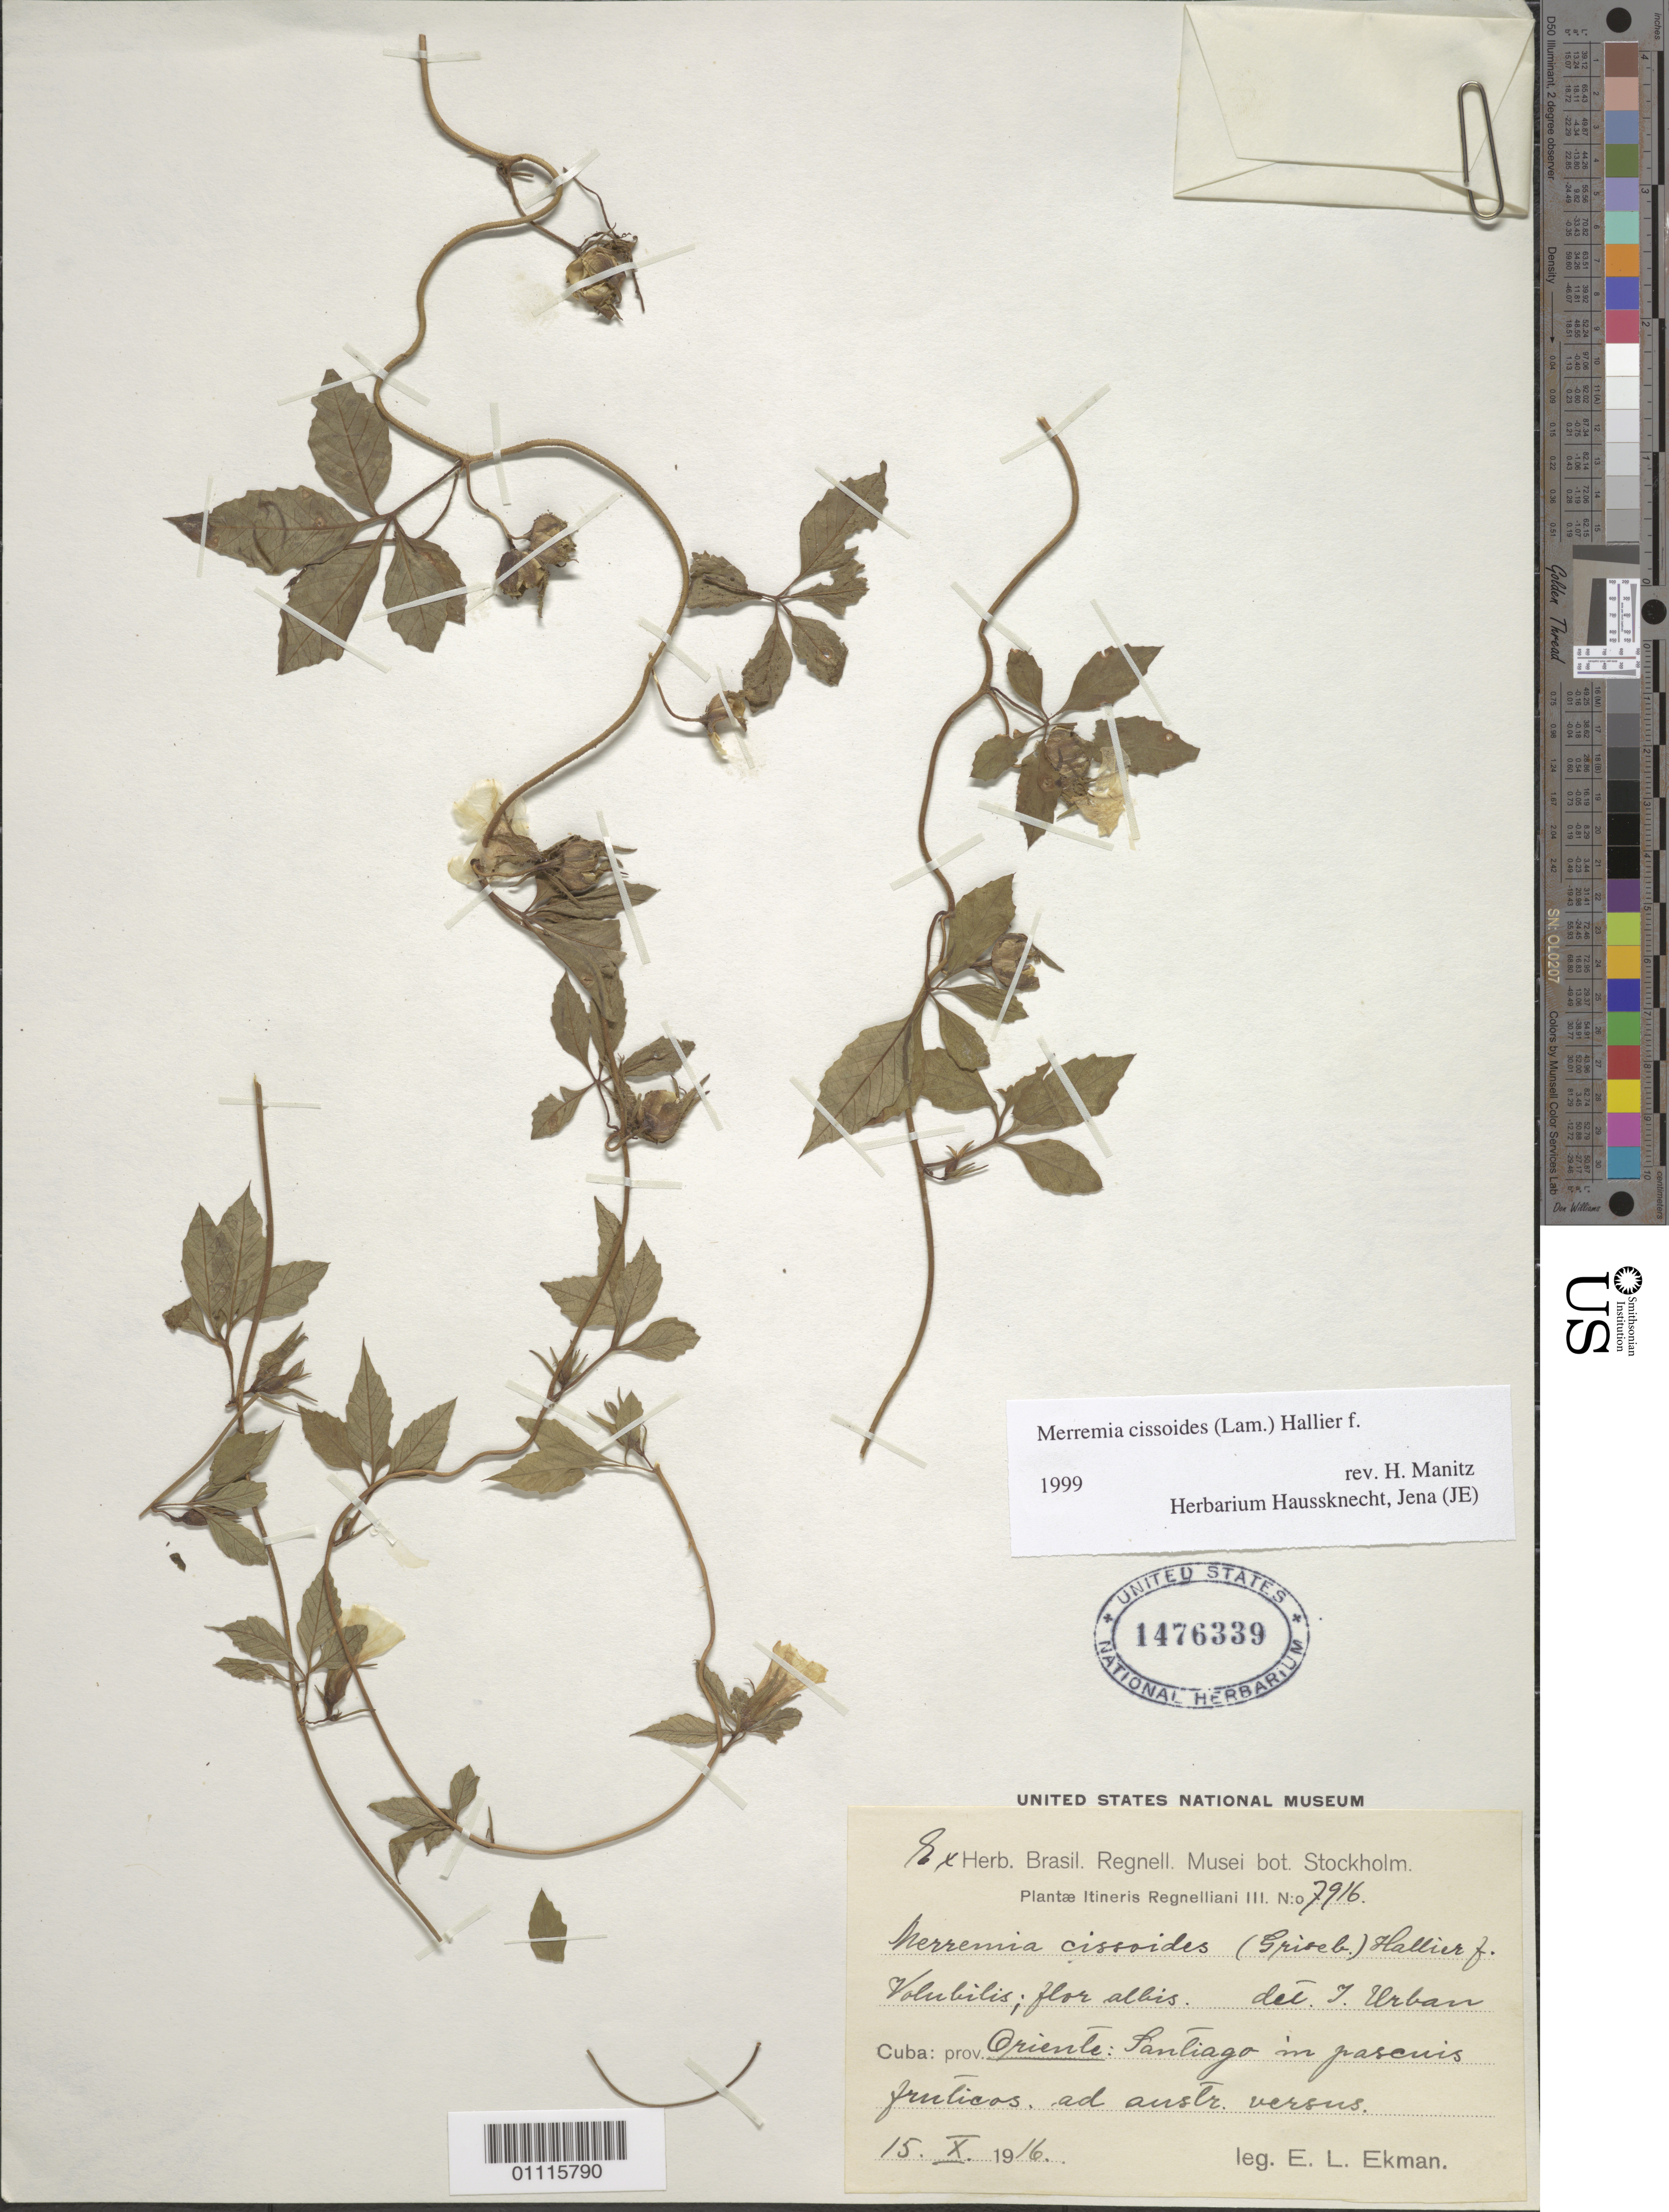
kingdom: Plantae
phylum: Tracheophyta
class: Magnoliopsida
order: Solanales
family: Convolvulaceae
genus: Distimake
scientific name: Distimake cissoides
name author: (Lam.) A. R. Simões & Staples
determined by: Strong, Mark T., (BOT), Smithsonian Institution - National Museum of Natural History (UNITED STATES)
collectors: E. L. Ekman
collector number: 7916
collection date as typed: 15 Oct 1916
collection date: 1916-10-15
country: Cuba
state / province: Santiago de Cuba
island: Cuba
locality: Santiago In pasenis fruticas, ad austr versus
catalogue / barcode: US 1476339